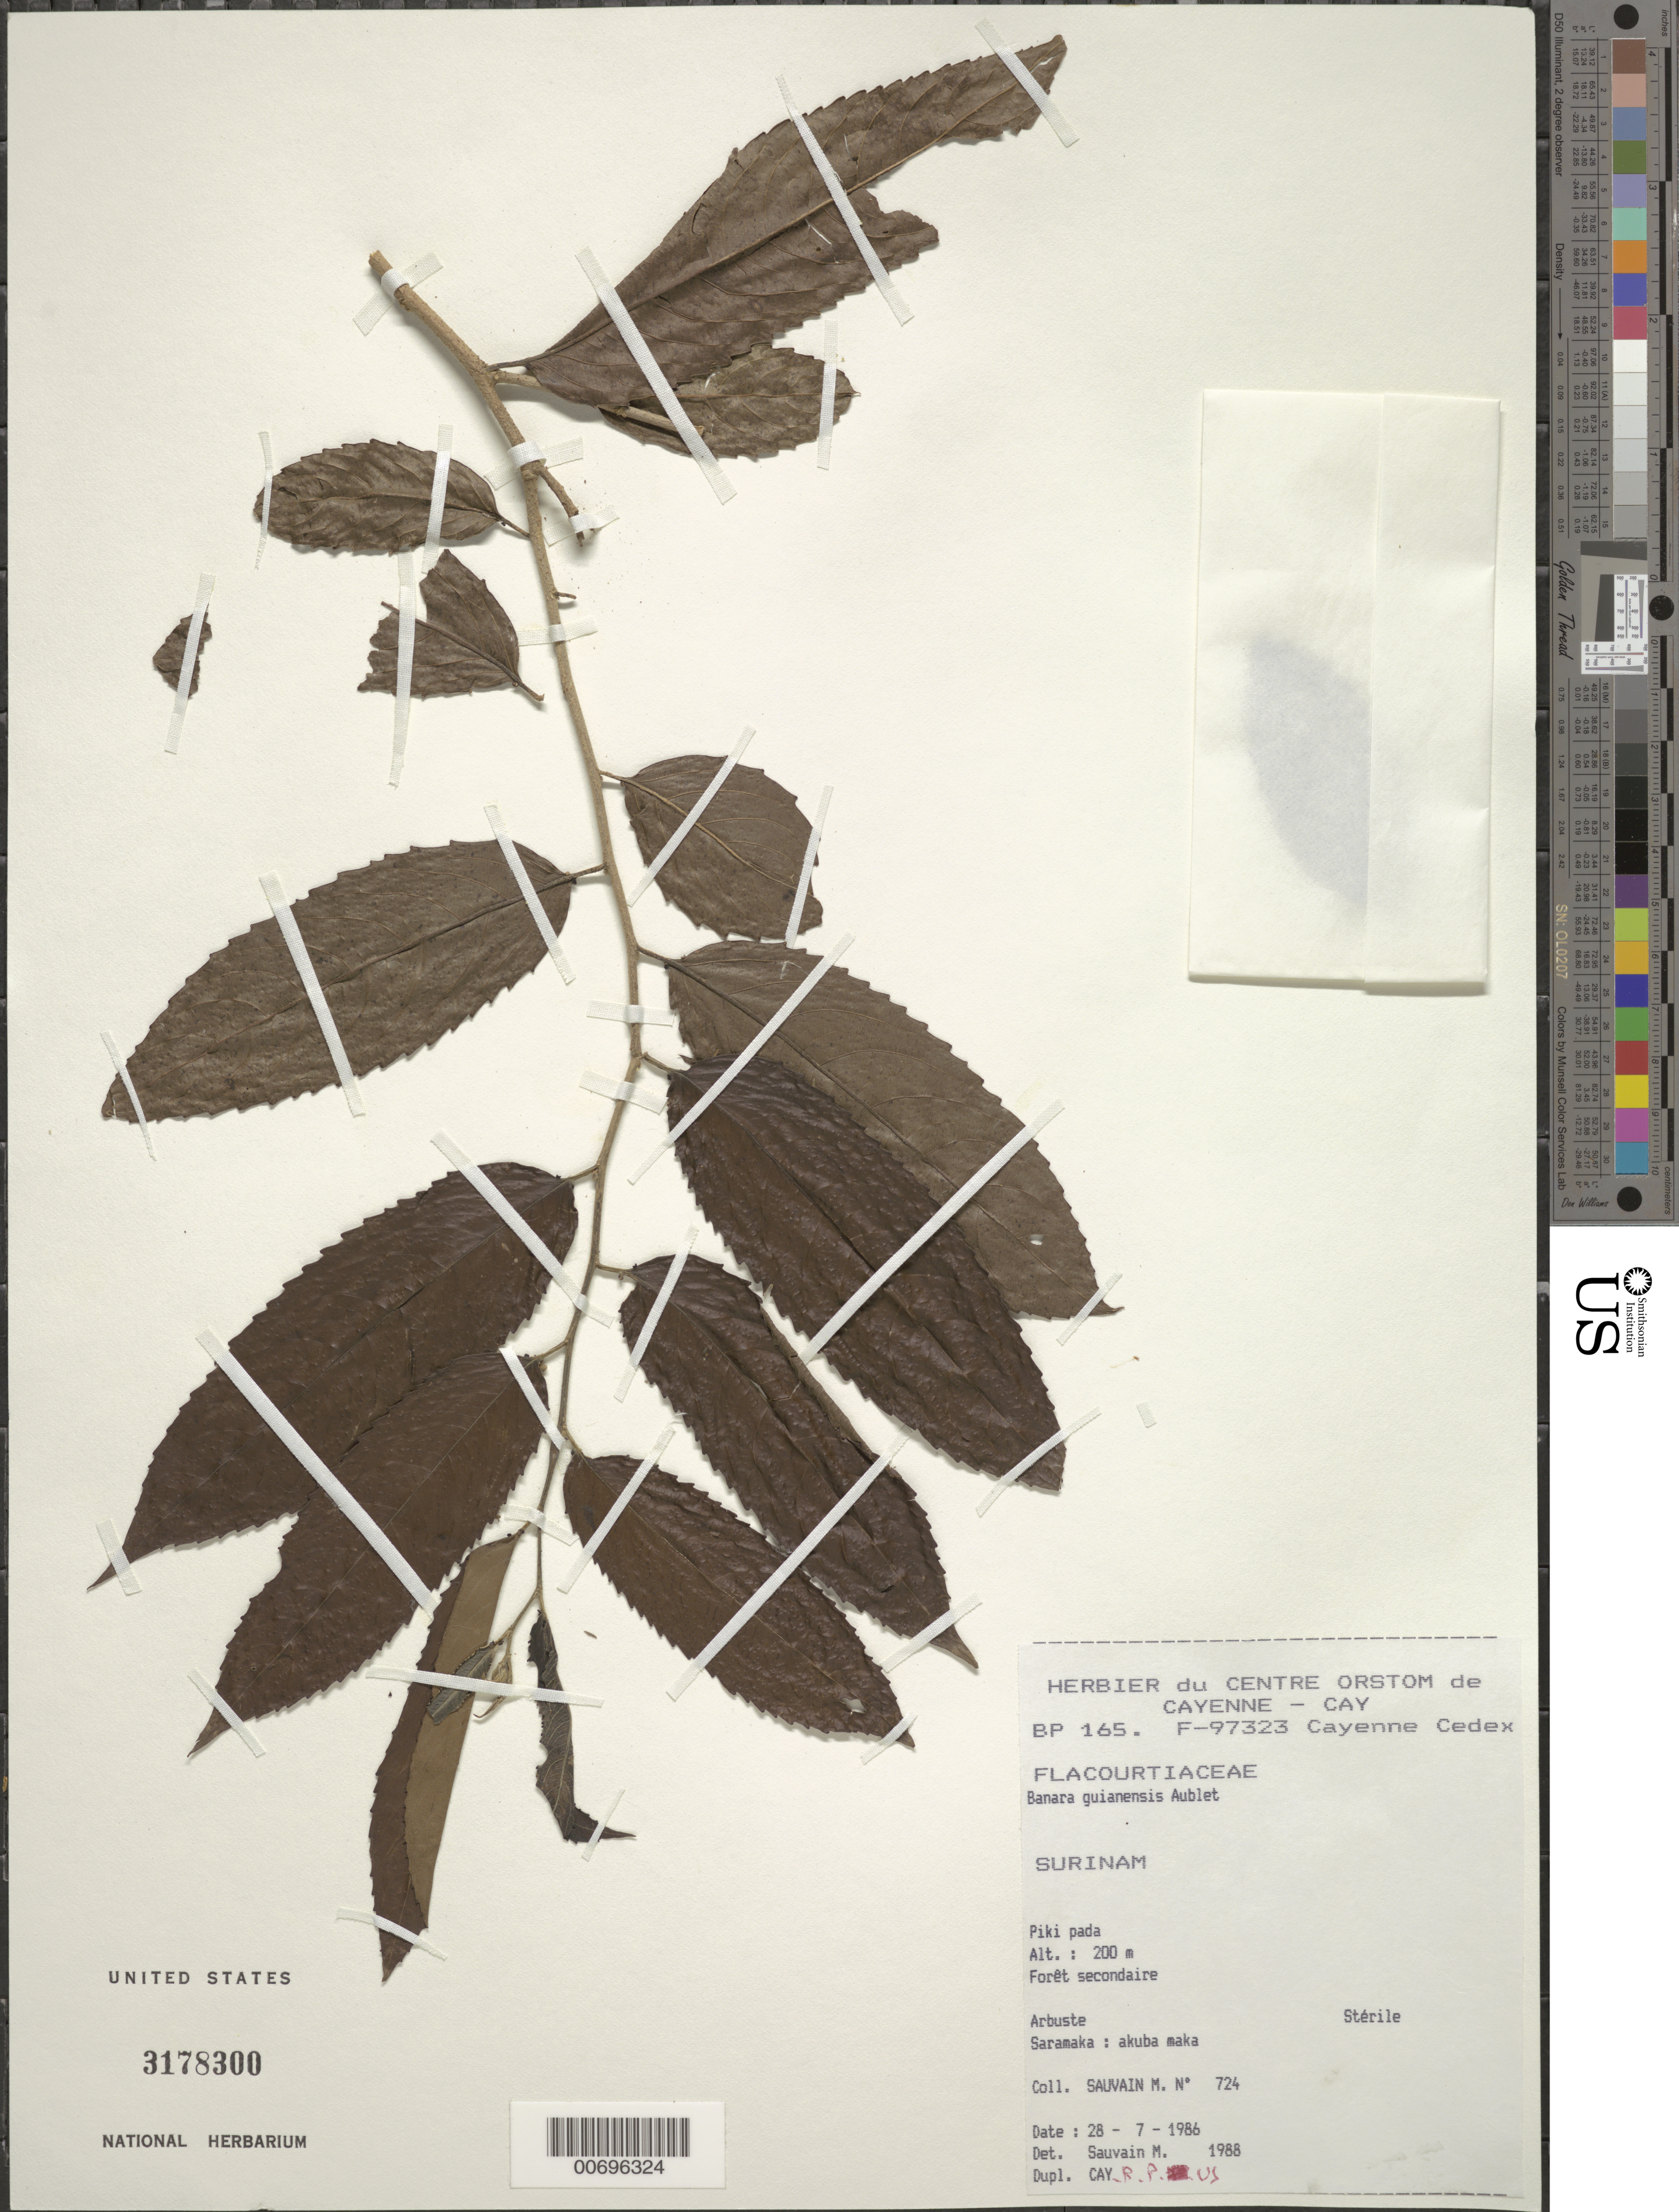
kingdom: Plantae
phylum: Tracheophyta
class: Magnoliopsida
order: Malpighiales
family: Salicaceae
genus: Banara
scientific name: Banara guianensis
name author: Aubl.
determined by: Prévost, M.-F.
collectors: M. Sauvain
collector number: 724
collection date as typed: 28-Jul-86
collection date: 1986-07-28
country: Suriname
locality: Piki pada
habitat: Secondary forest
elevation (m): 200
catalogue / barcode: US 3178300